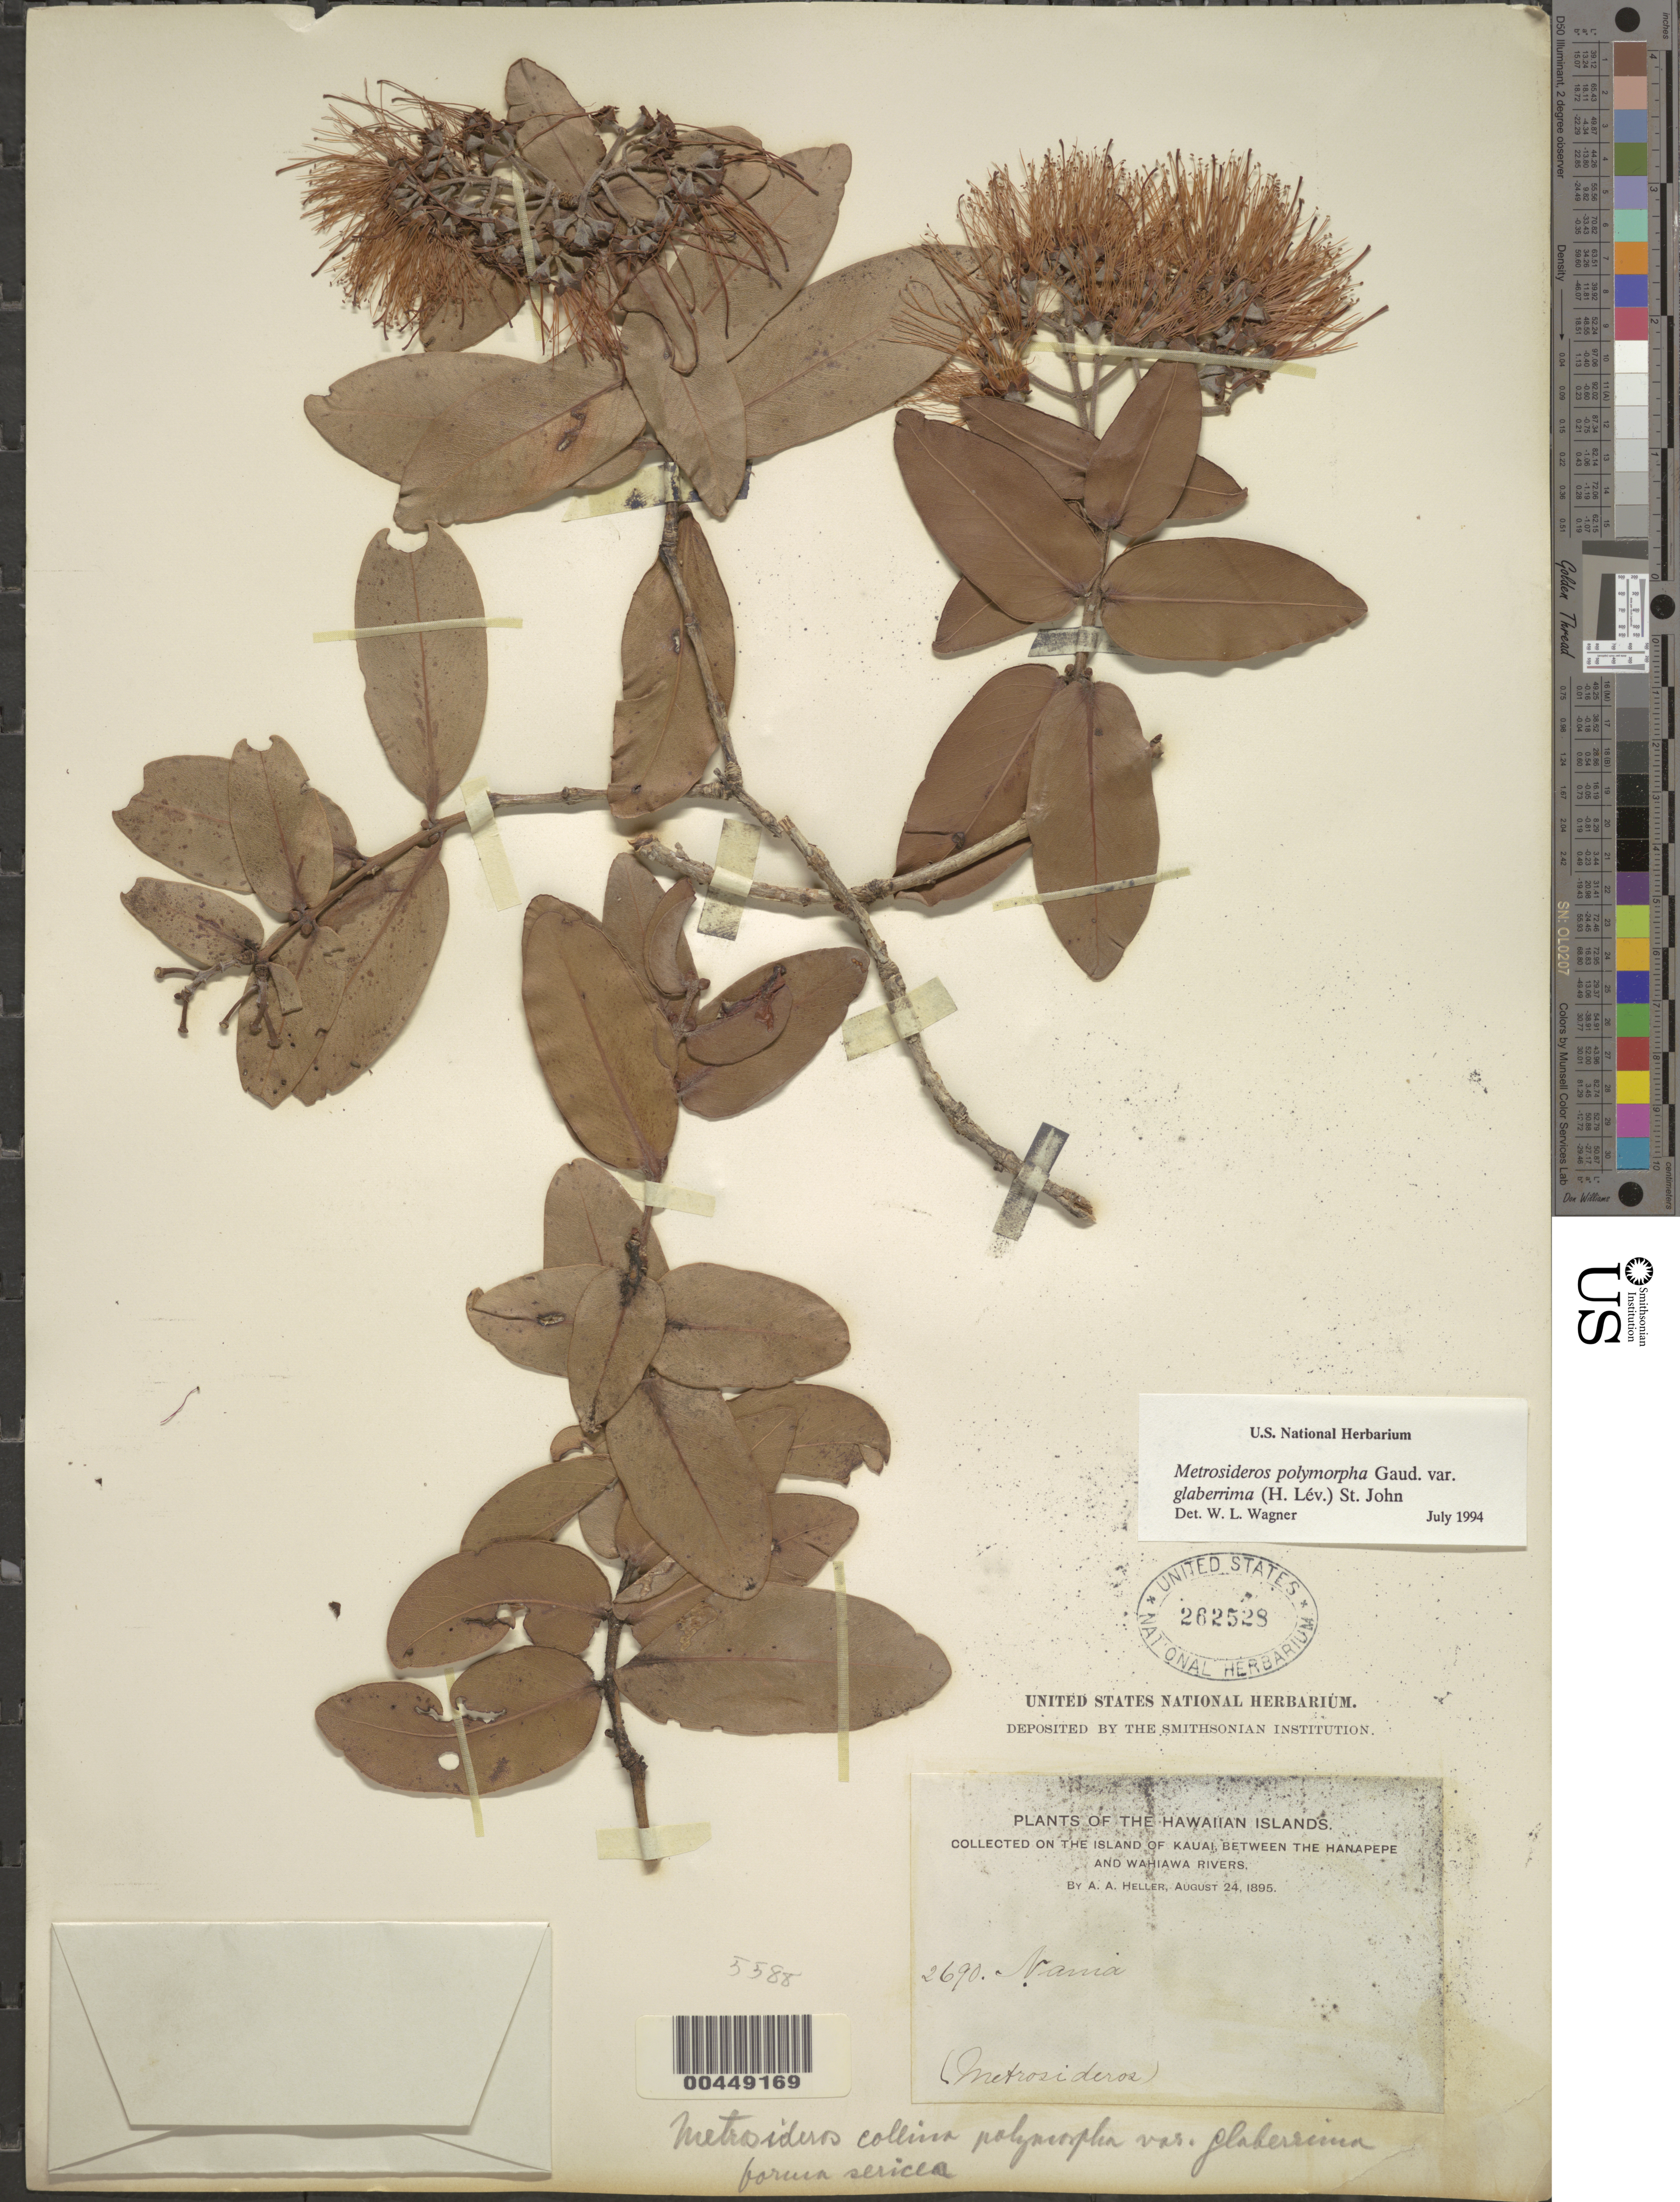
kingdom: Plantae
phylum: Tracheophyta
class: Magnoliopsida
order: Myrtales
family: Myrtaceae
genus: Metrosideros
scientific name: Metrosideros polymorpha var. glaberrima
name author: (H. Lév.) H. St. John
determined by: Wagner, W. L., (BOT), Smithsonian Institution - National Museum of Natural History (UNITED STATES)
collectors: A. A. Heller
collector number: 2690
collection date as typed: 24 Aug 1895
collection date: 1895-08-24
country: United States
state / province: Hawaii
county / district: Kauai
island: Kaua'i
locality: Between the Hanapepe and Wahiawa Rivers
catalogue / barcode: US 262528